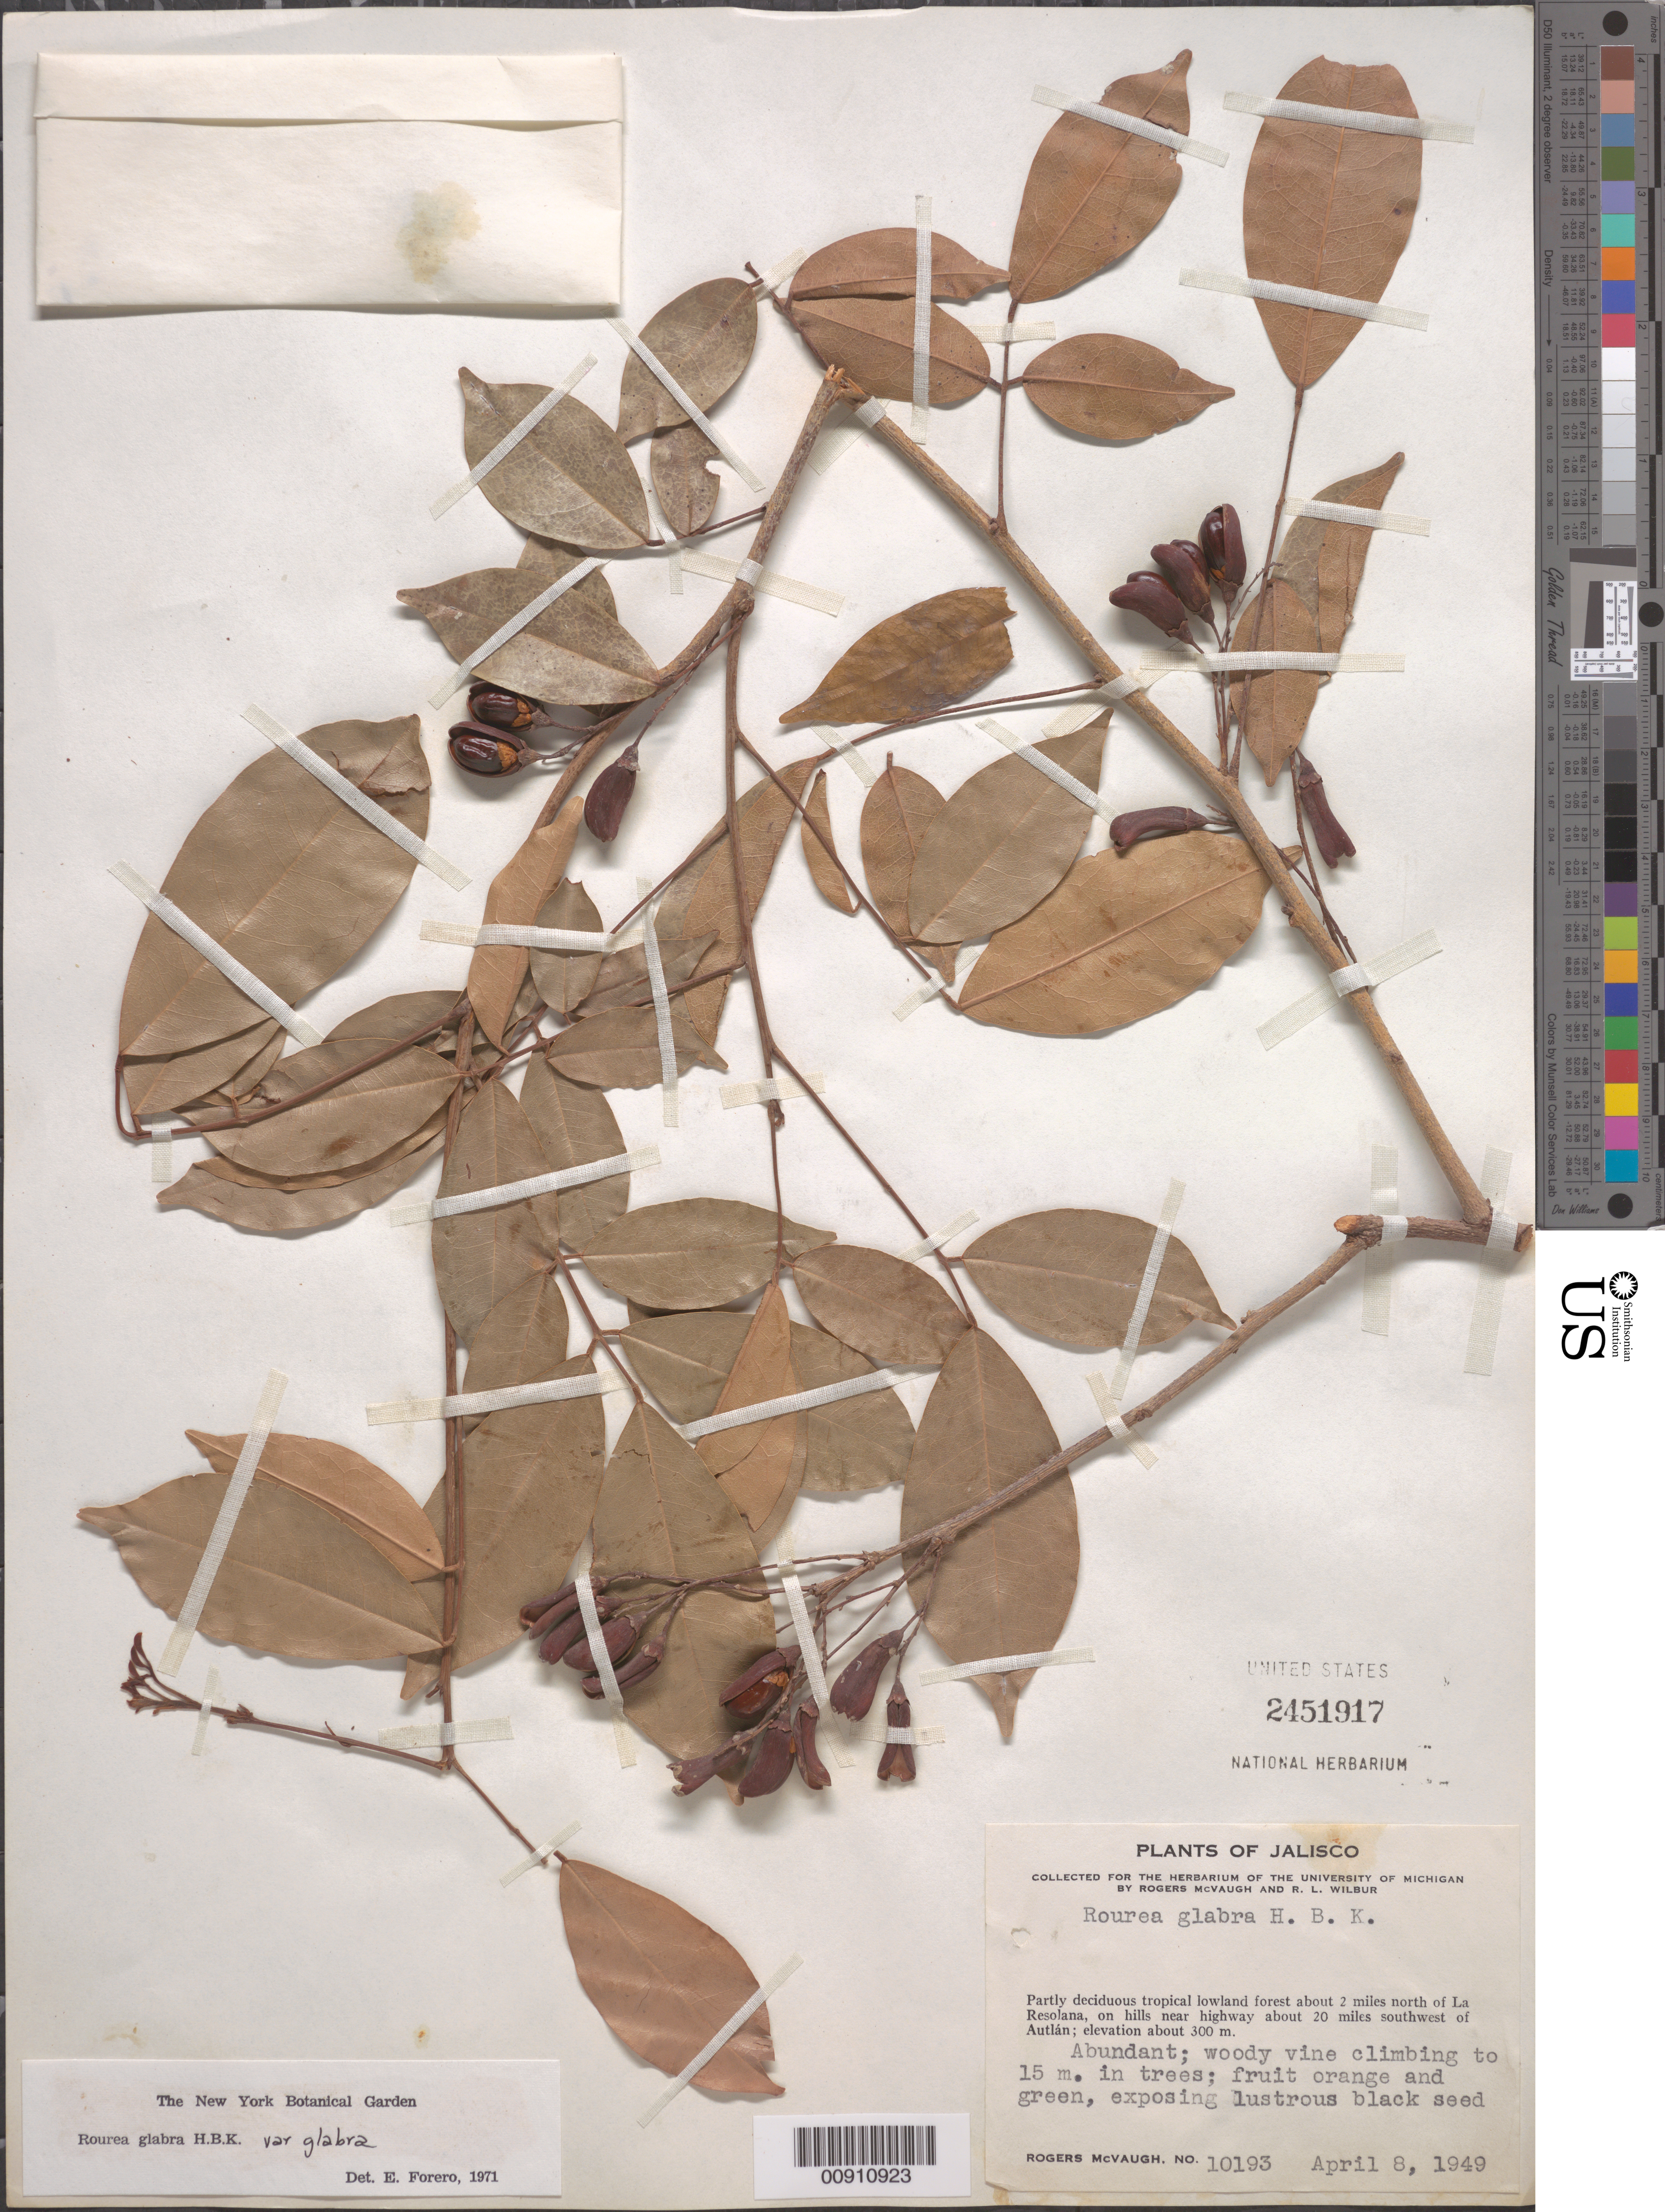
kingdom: Plantae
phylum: Tracheophyta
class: Magnoliopsida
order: Oxalidales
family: Connaraceae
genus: Rourea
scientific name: Rourea glabra var. glabra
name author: Kunth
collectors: R. McVaugh & R. L. Wilbur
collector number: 10193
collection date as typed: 08 Apr 1949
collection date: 1949-04-08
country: Mexico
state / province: Jalisco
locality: Partly deciduous tropical lowland forest about 2 miles north of La Resolana, on hills near highway about 20 miles southwest of Autlán.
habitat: Climbing to 15 m. in trees. Partly deciduous tropical lowland forest on hills.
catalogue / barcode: US 2451917